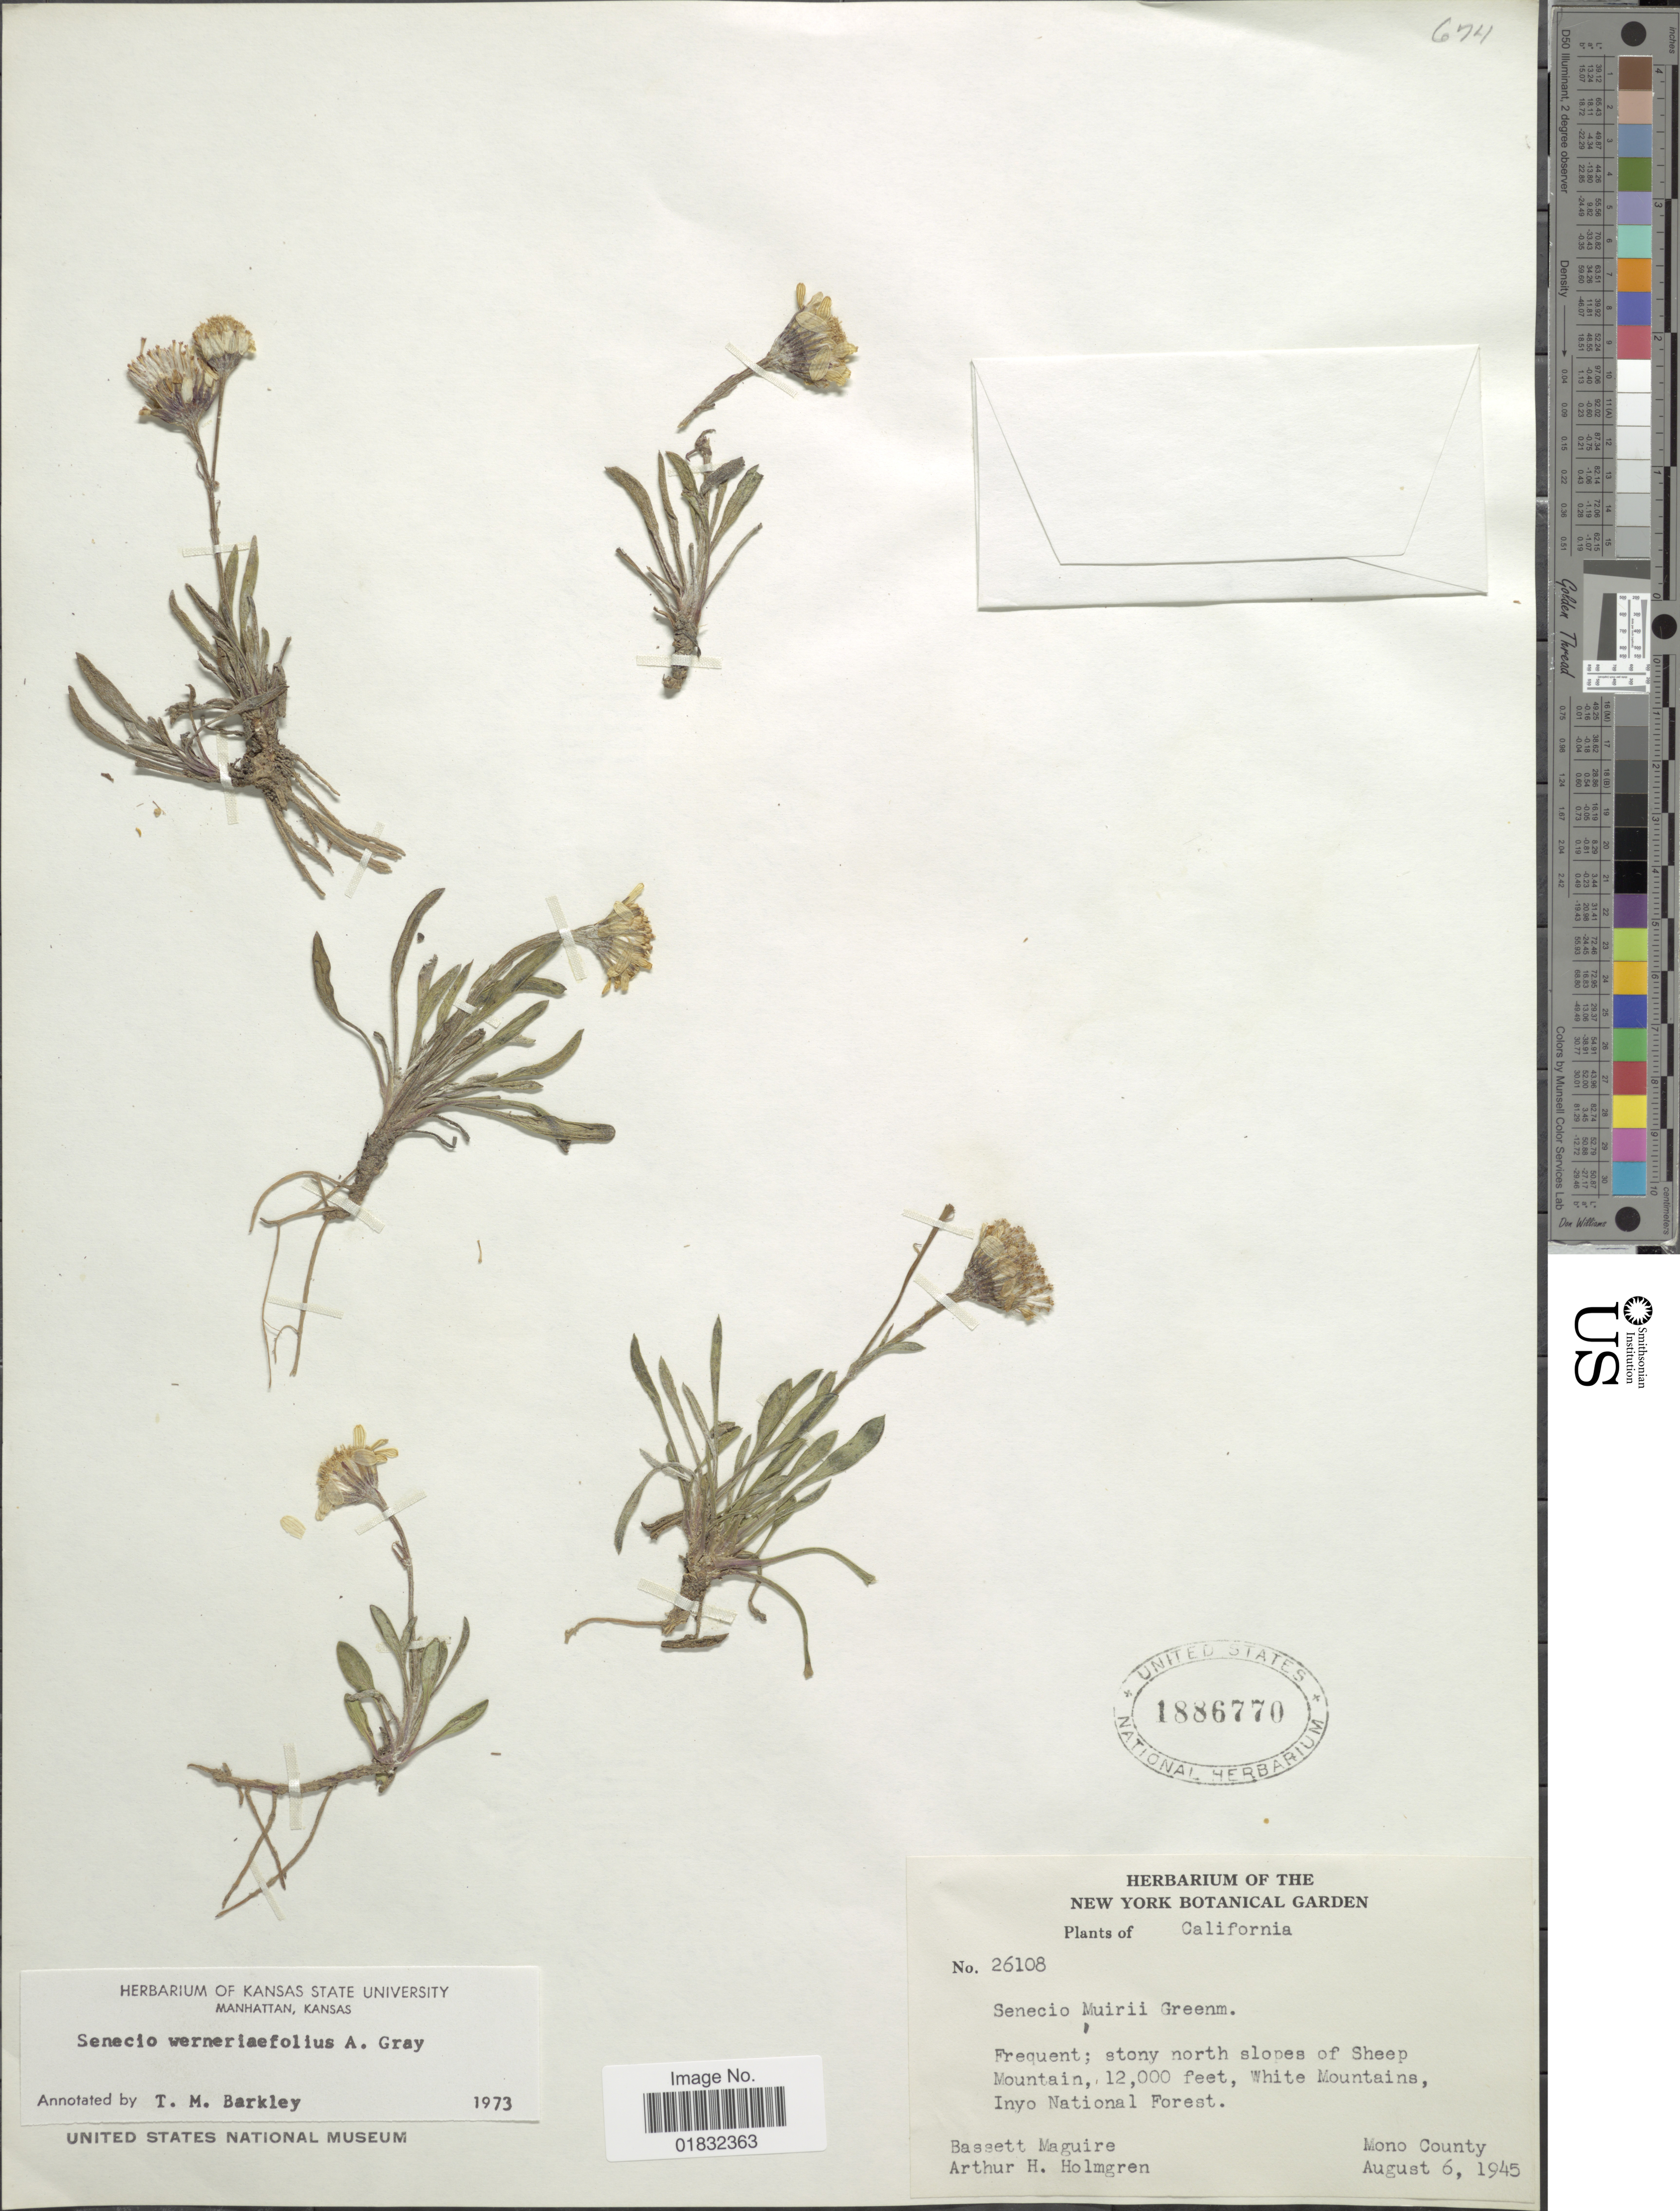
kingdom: Plantae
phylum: Tracheophyta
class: Magnoliopsida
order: Asterales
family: Asteraceae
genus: Packera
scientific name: Packera werneriifolia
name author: (A. Gray) W.A. Weber & Á. Löve ex Trock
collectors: B. Maguire & A. H. Holmgren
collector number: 26108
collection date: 1945-08-06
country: United States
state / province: California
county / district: Mono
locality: Frequent; stony north slopes of Sheep Mountains, White Mountains, Inyo National Forest, Mono County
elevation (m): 3658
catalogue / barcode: US 1886770